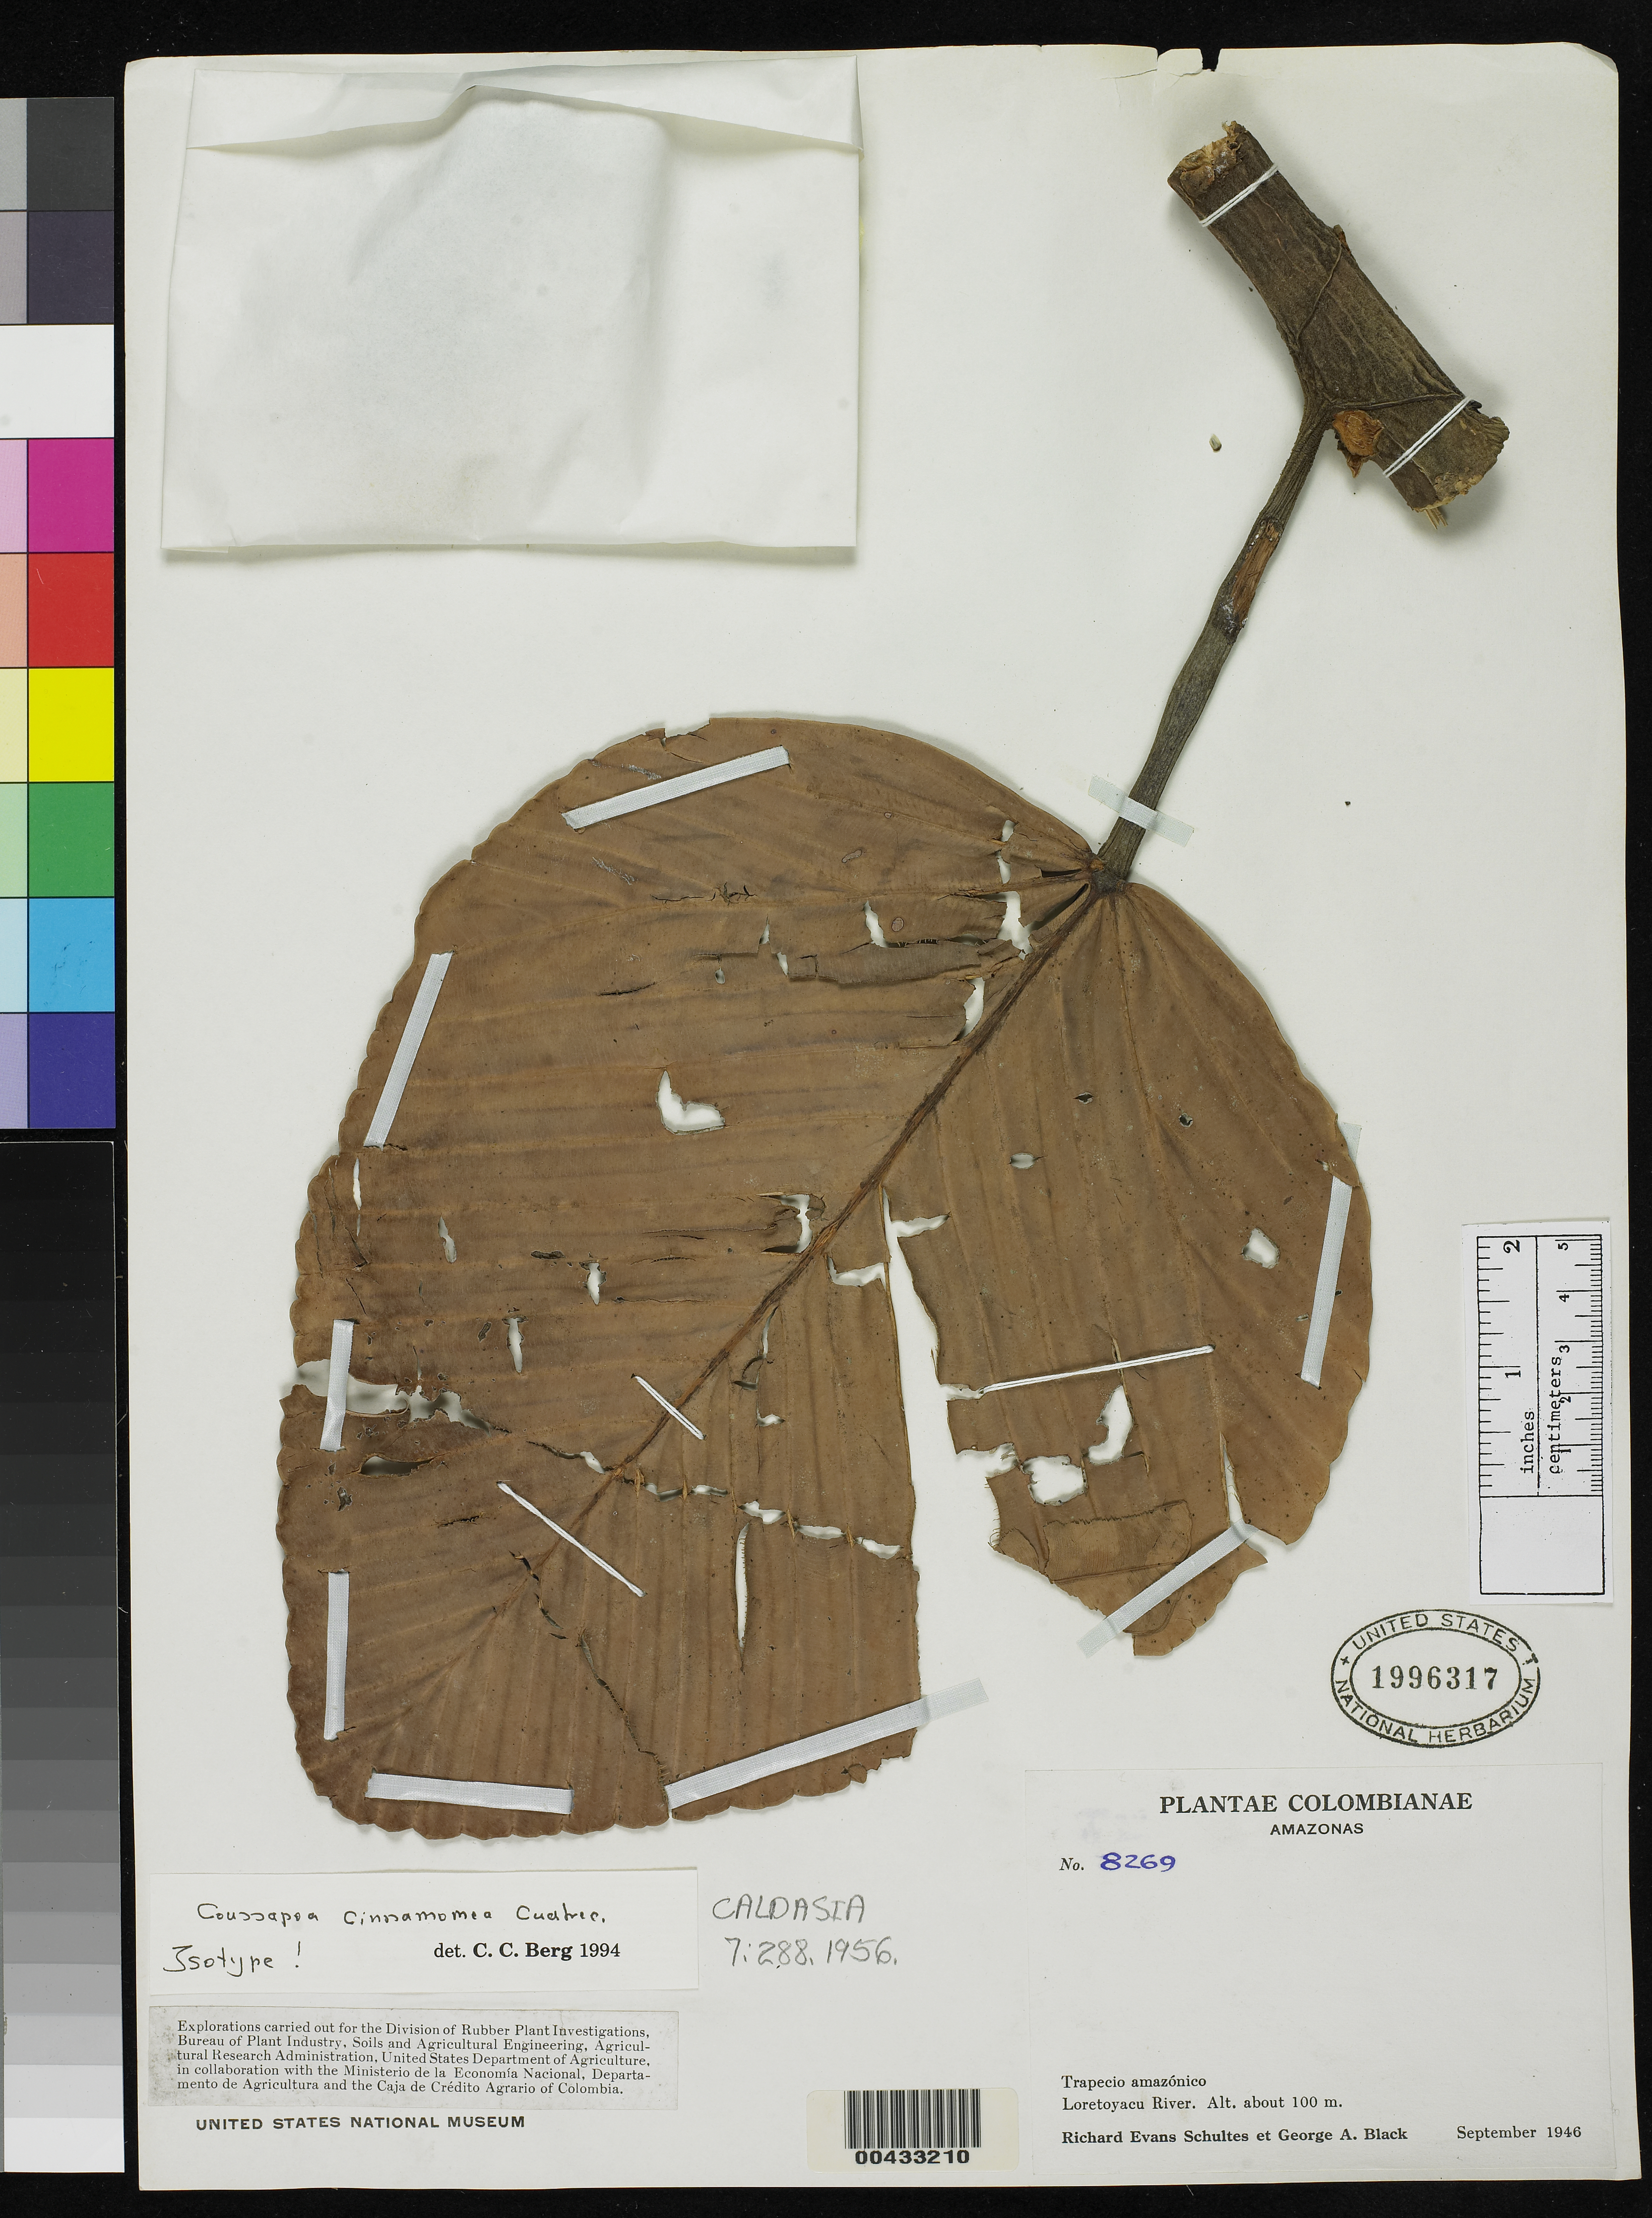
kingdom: Plantae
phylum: Tracheophyta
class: Magnoliopsida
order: Rosales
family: Urticaceae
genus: Coussapoa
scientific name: Coussapoa cinnamomea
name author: Cuatrec.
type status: Isotype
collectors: R. E. Schultes & G. A. Black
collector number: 8269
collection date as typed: Sep 1946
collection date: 1946-09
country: Colombia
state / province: Amazônas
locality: Loreta-Yacu River, Tapecio Amazonico.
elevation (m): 100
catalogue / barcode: US 1996317